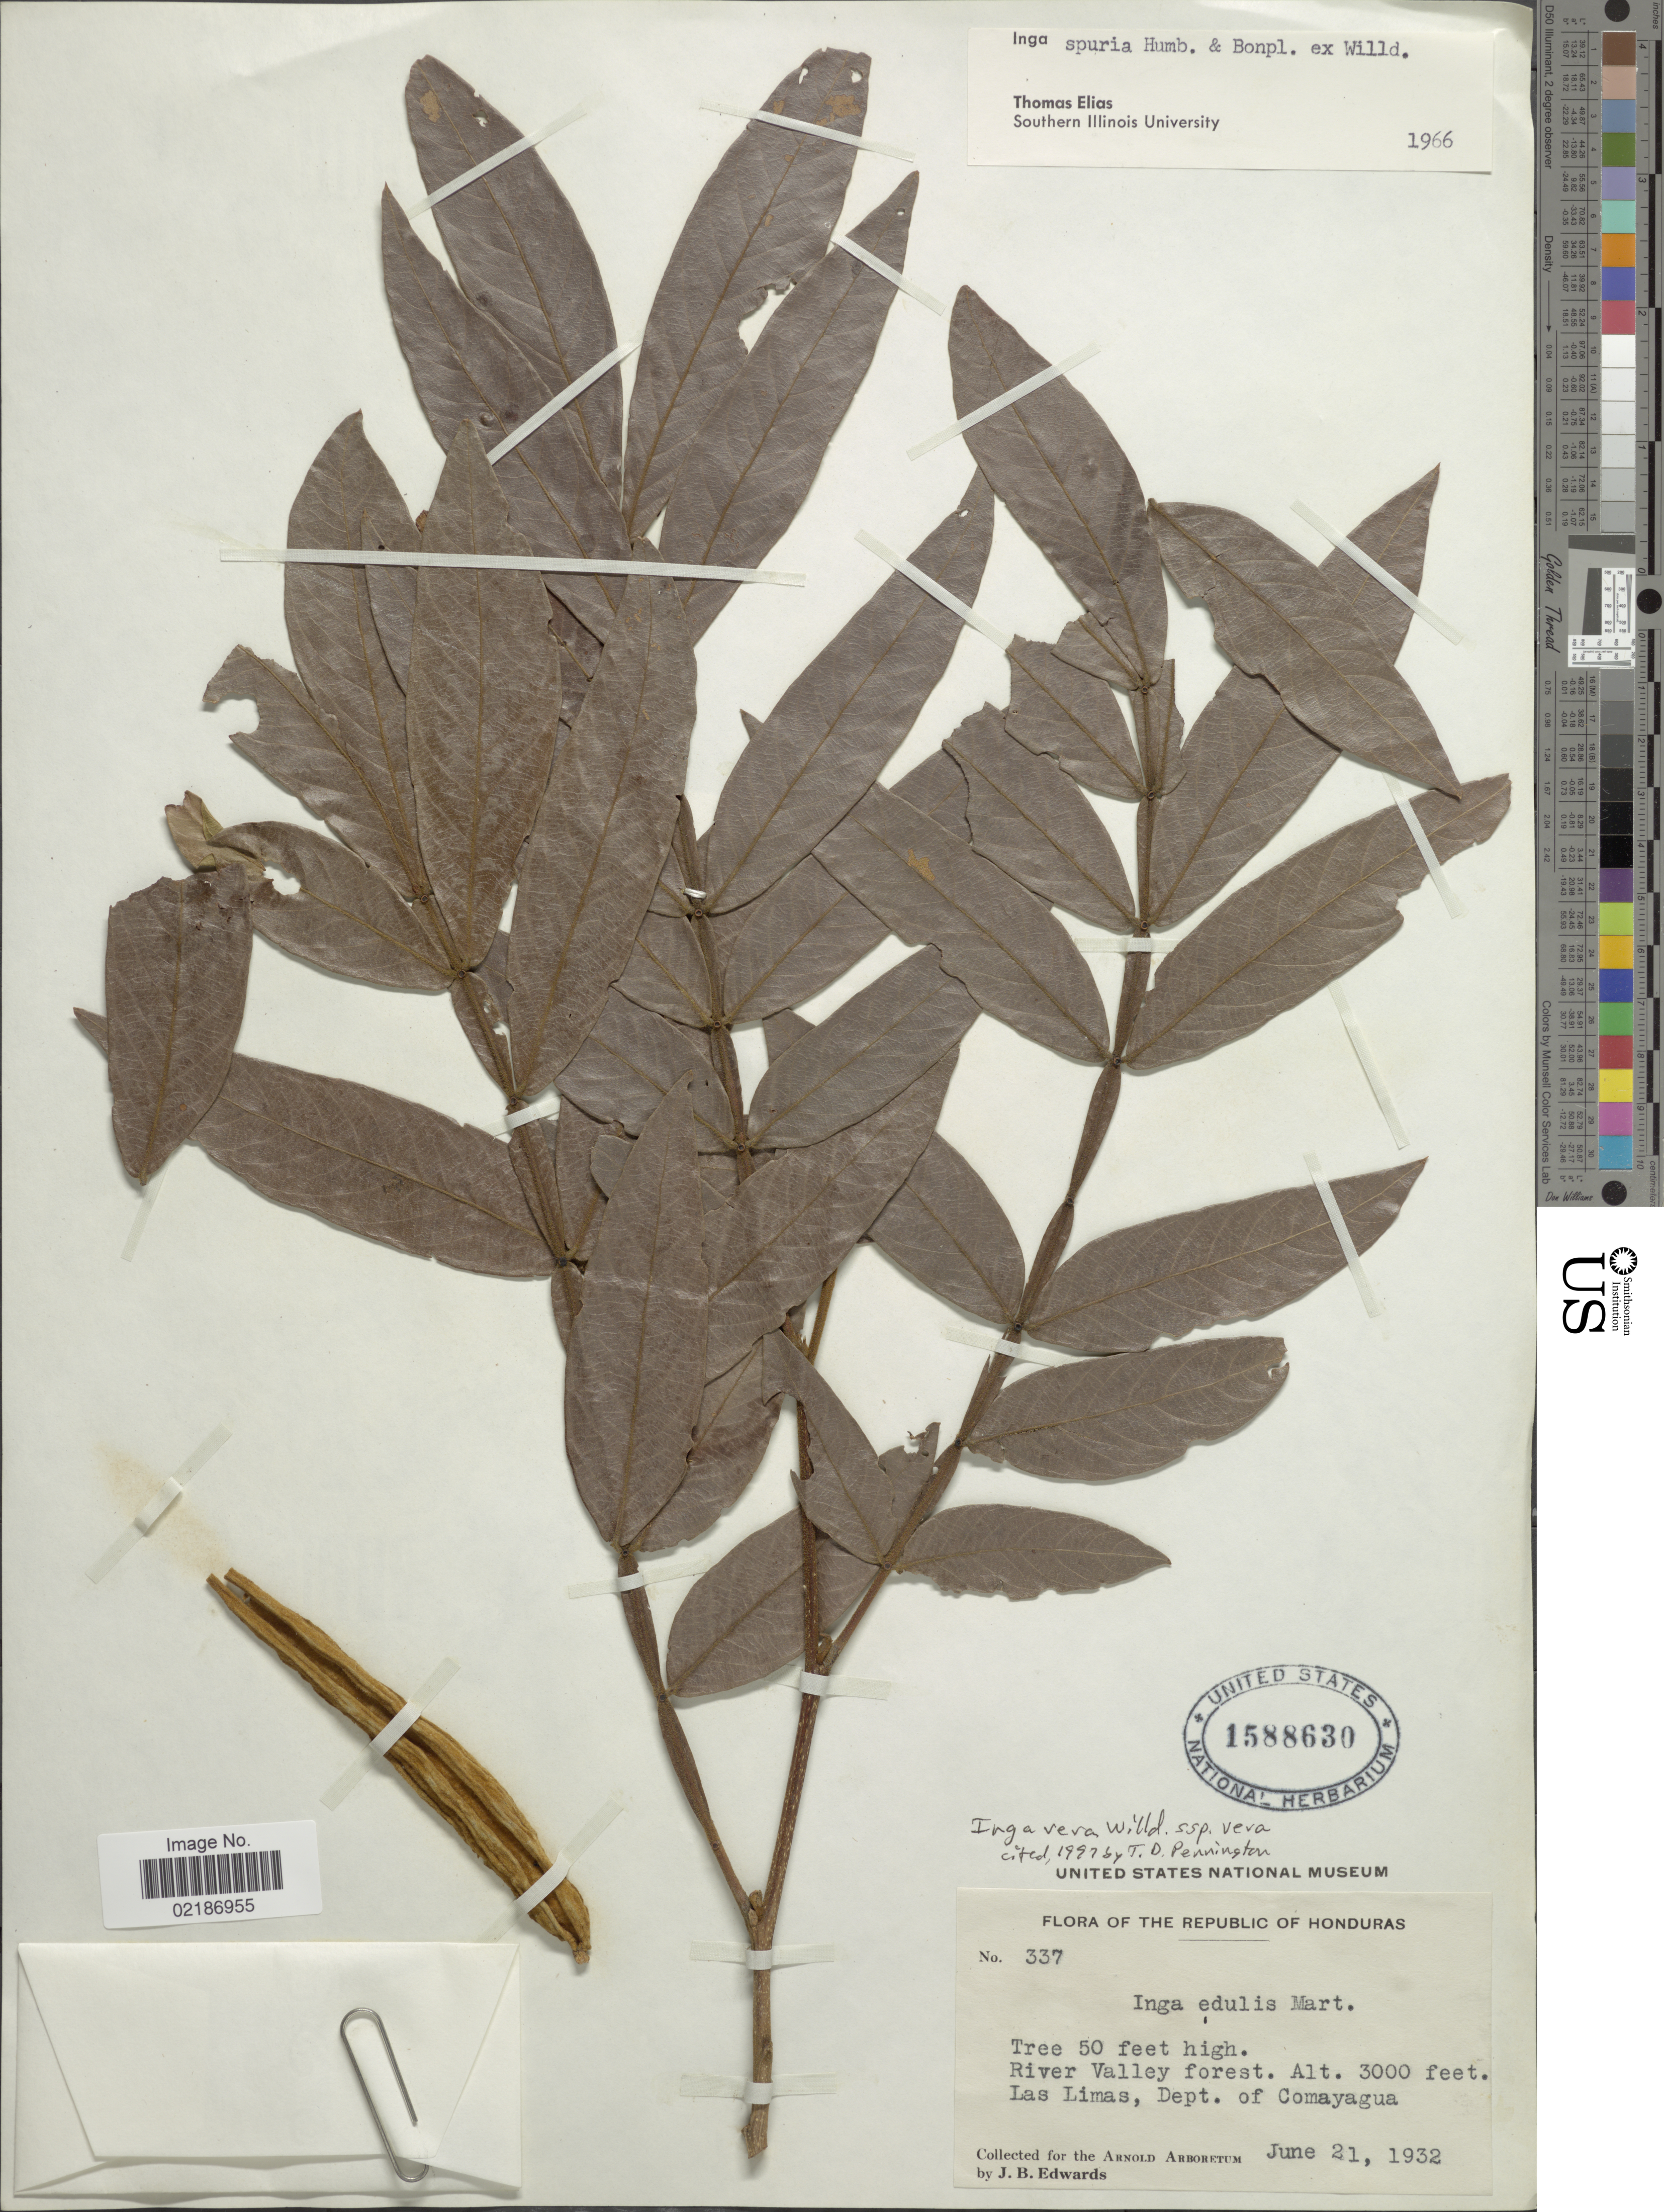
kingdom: Plantae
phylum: Tracheophyta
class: Magnoliopsida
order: Fabales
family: Fabaceae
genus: Inga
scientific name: Inga vera subsp. vera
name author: Willd.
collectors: J. B. Edwards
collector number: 337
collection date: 1932-06-21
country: Honduras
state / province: Comayagua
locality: River Valley forest, Las Limas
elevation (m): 914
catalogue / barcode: US 1588630